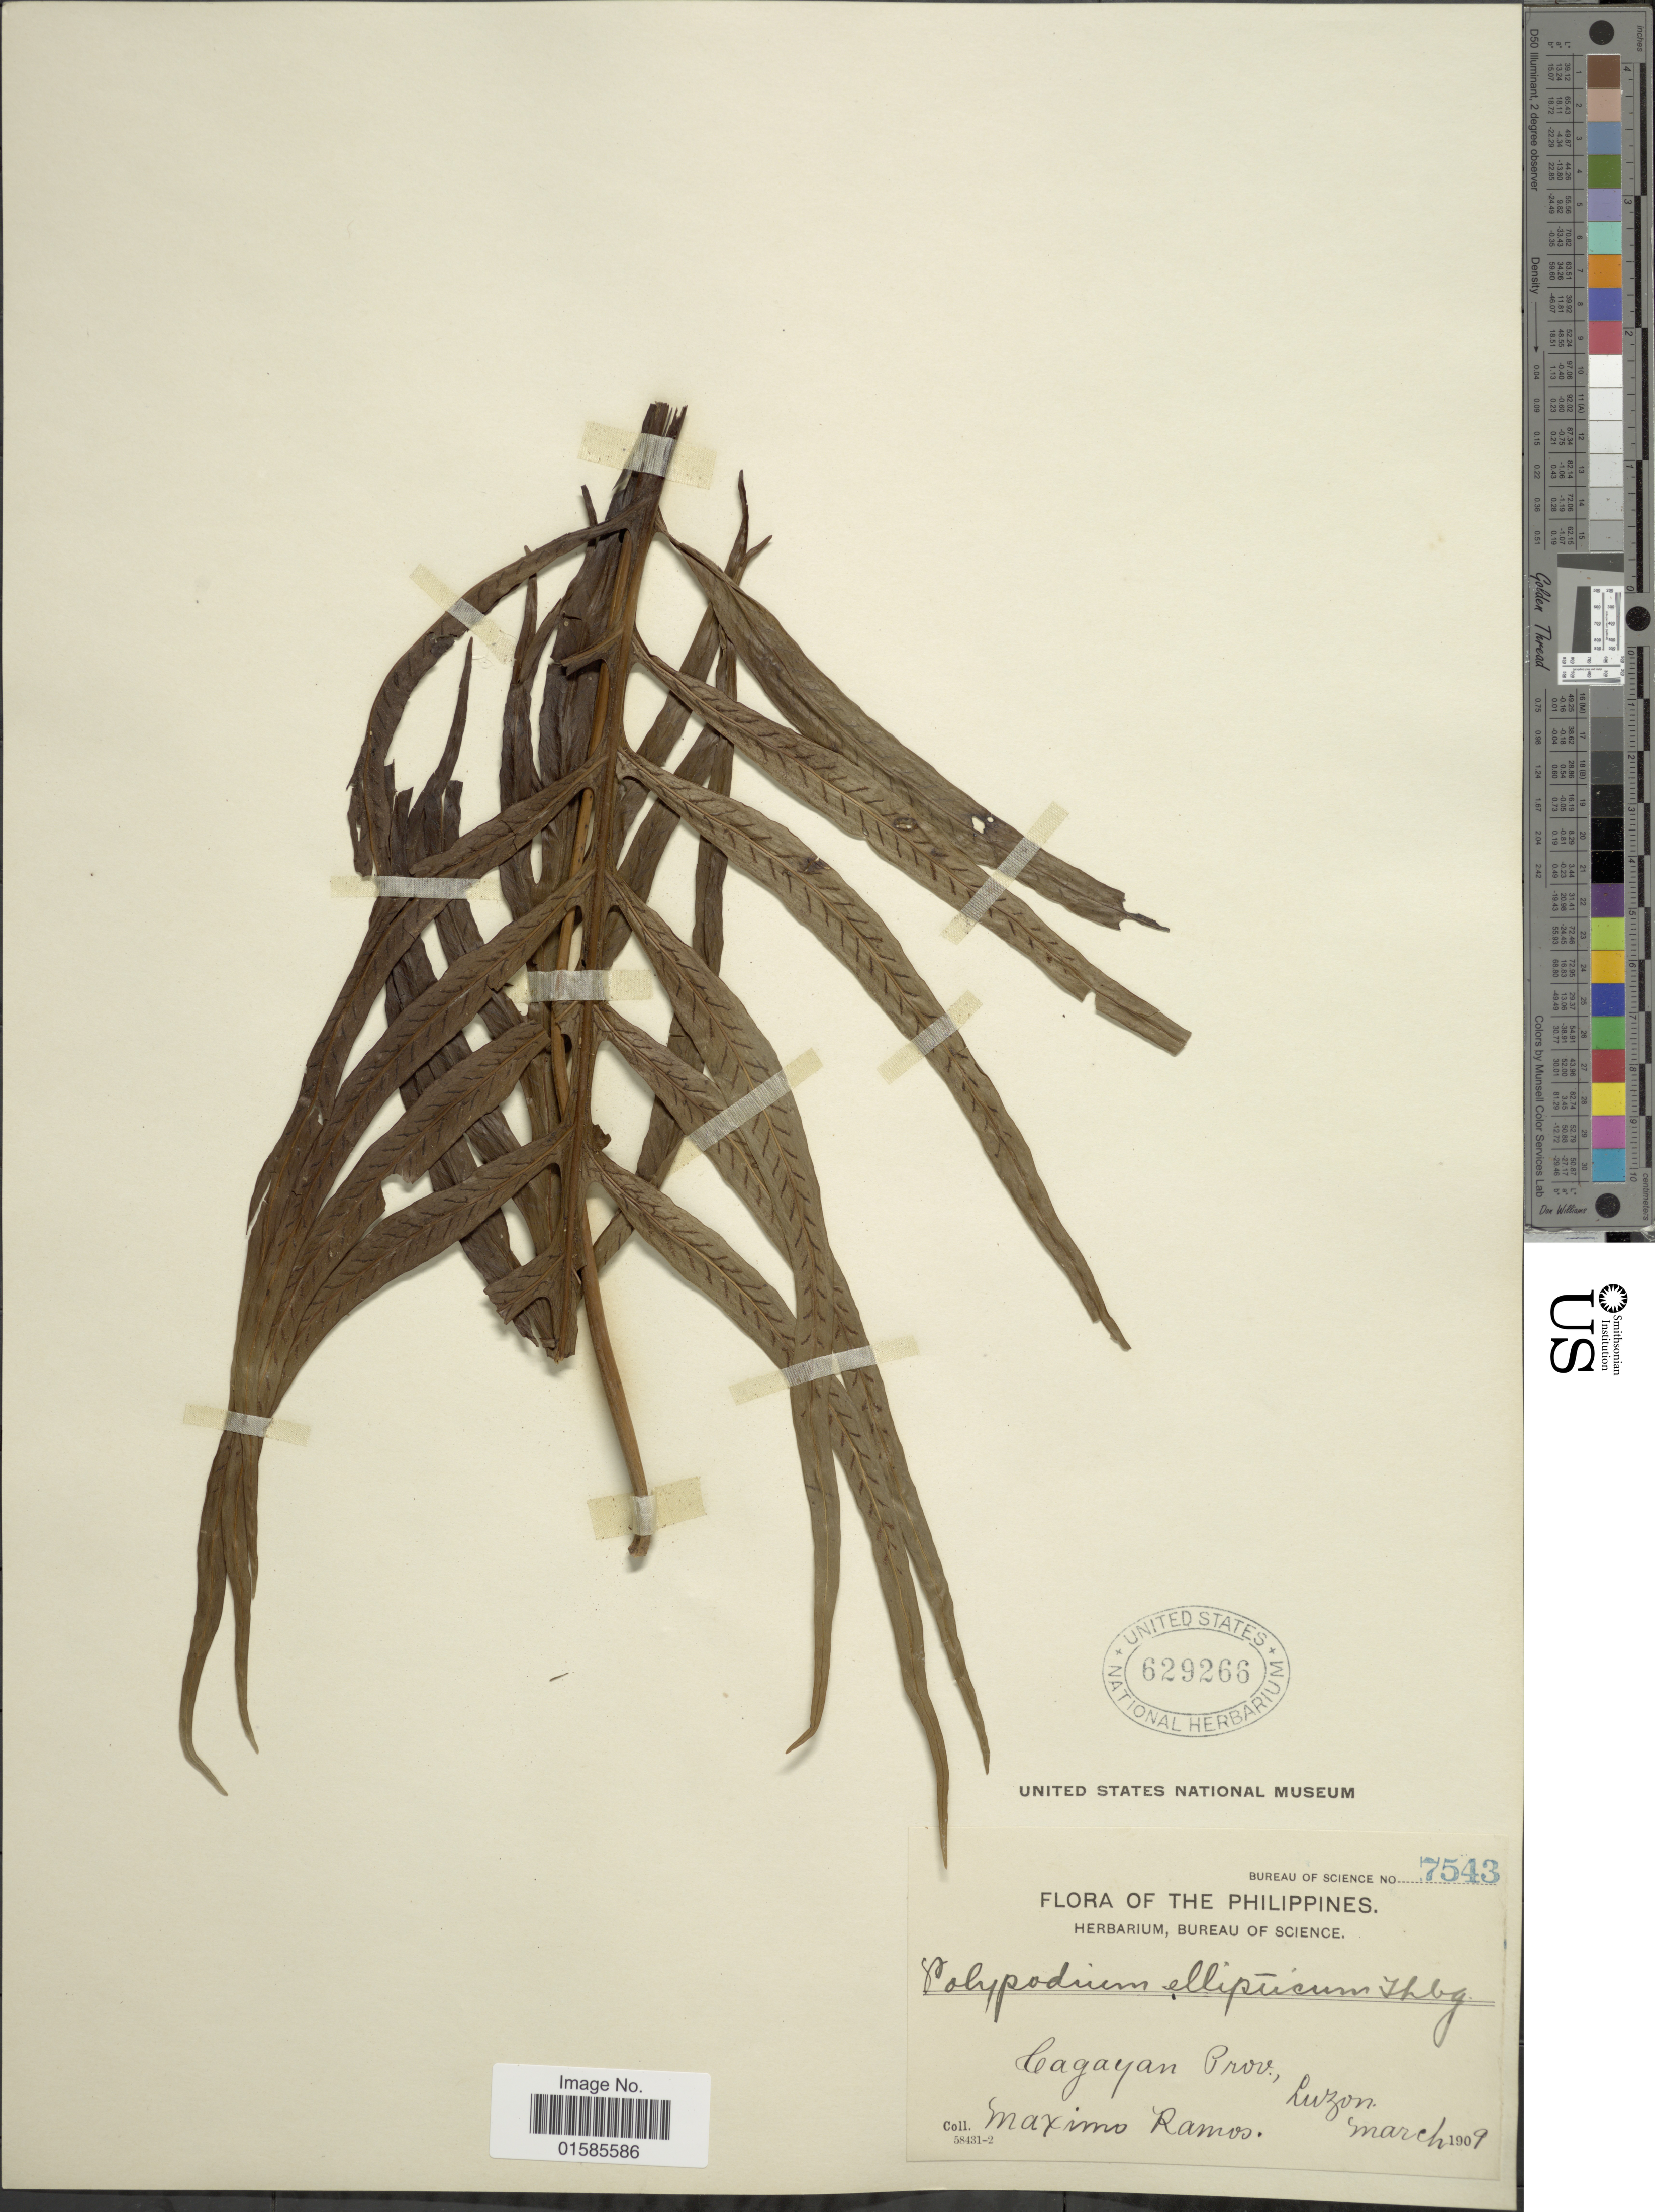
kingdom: Plantae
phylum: Tracheophyta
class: Polypodiopsida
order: Polypodiales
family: Polypodiaceae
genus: Leptochilus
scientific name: Leptochilus ellipticus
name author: (Thunb.) Noot.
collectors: M. Ramos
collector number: Bureau of Science 7543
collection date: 1909-03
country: Philippines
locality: The Philippines, Cagayan Prov. Luzon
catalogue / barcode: US 629266